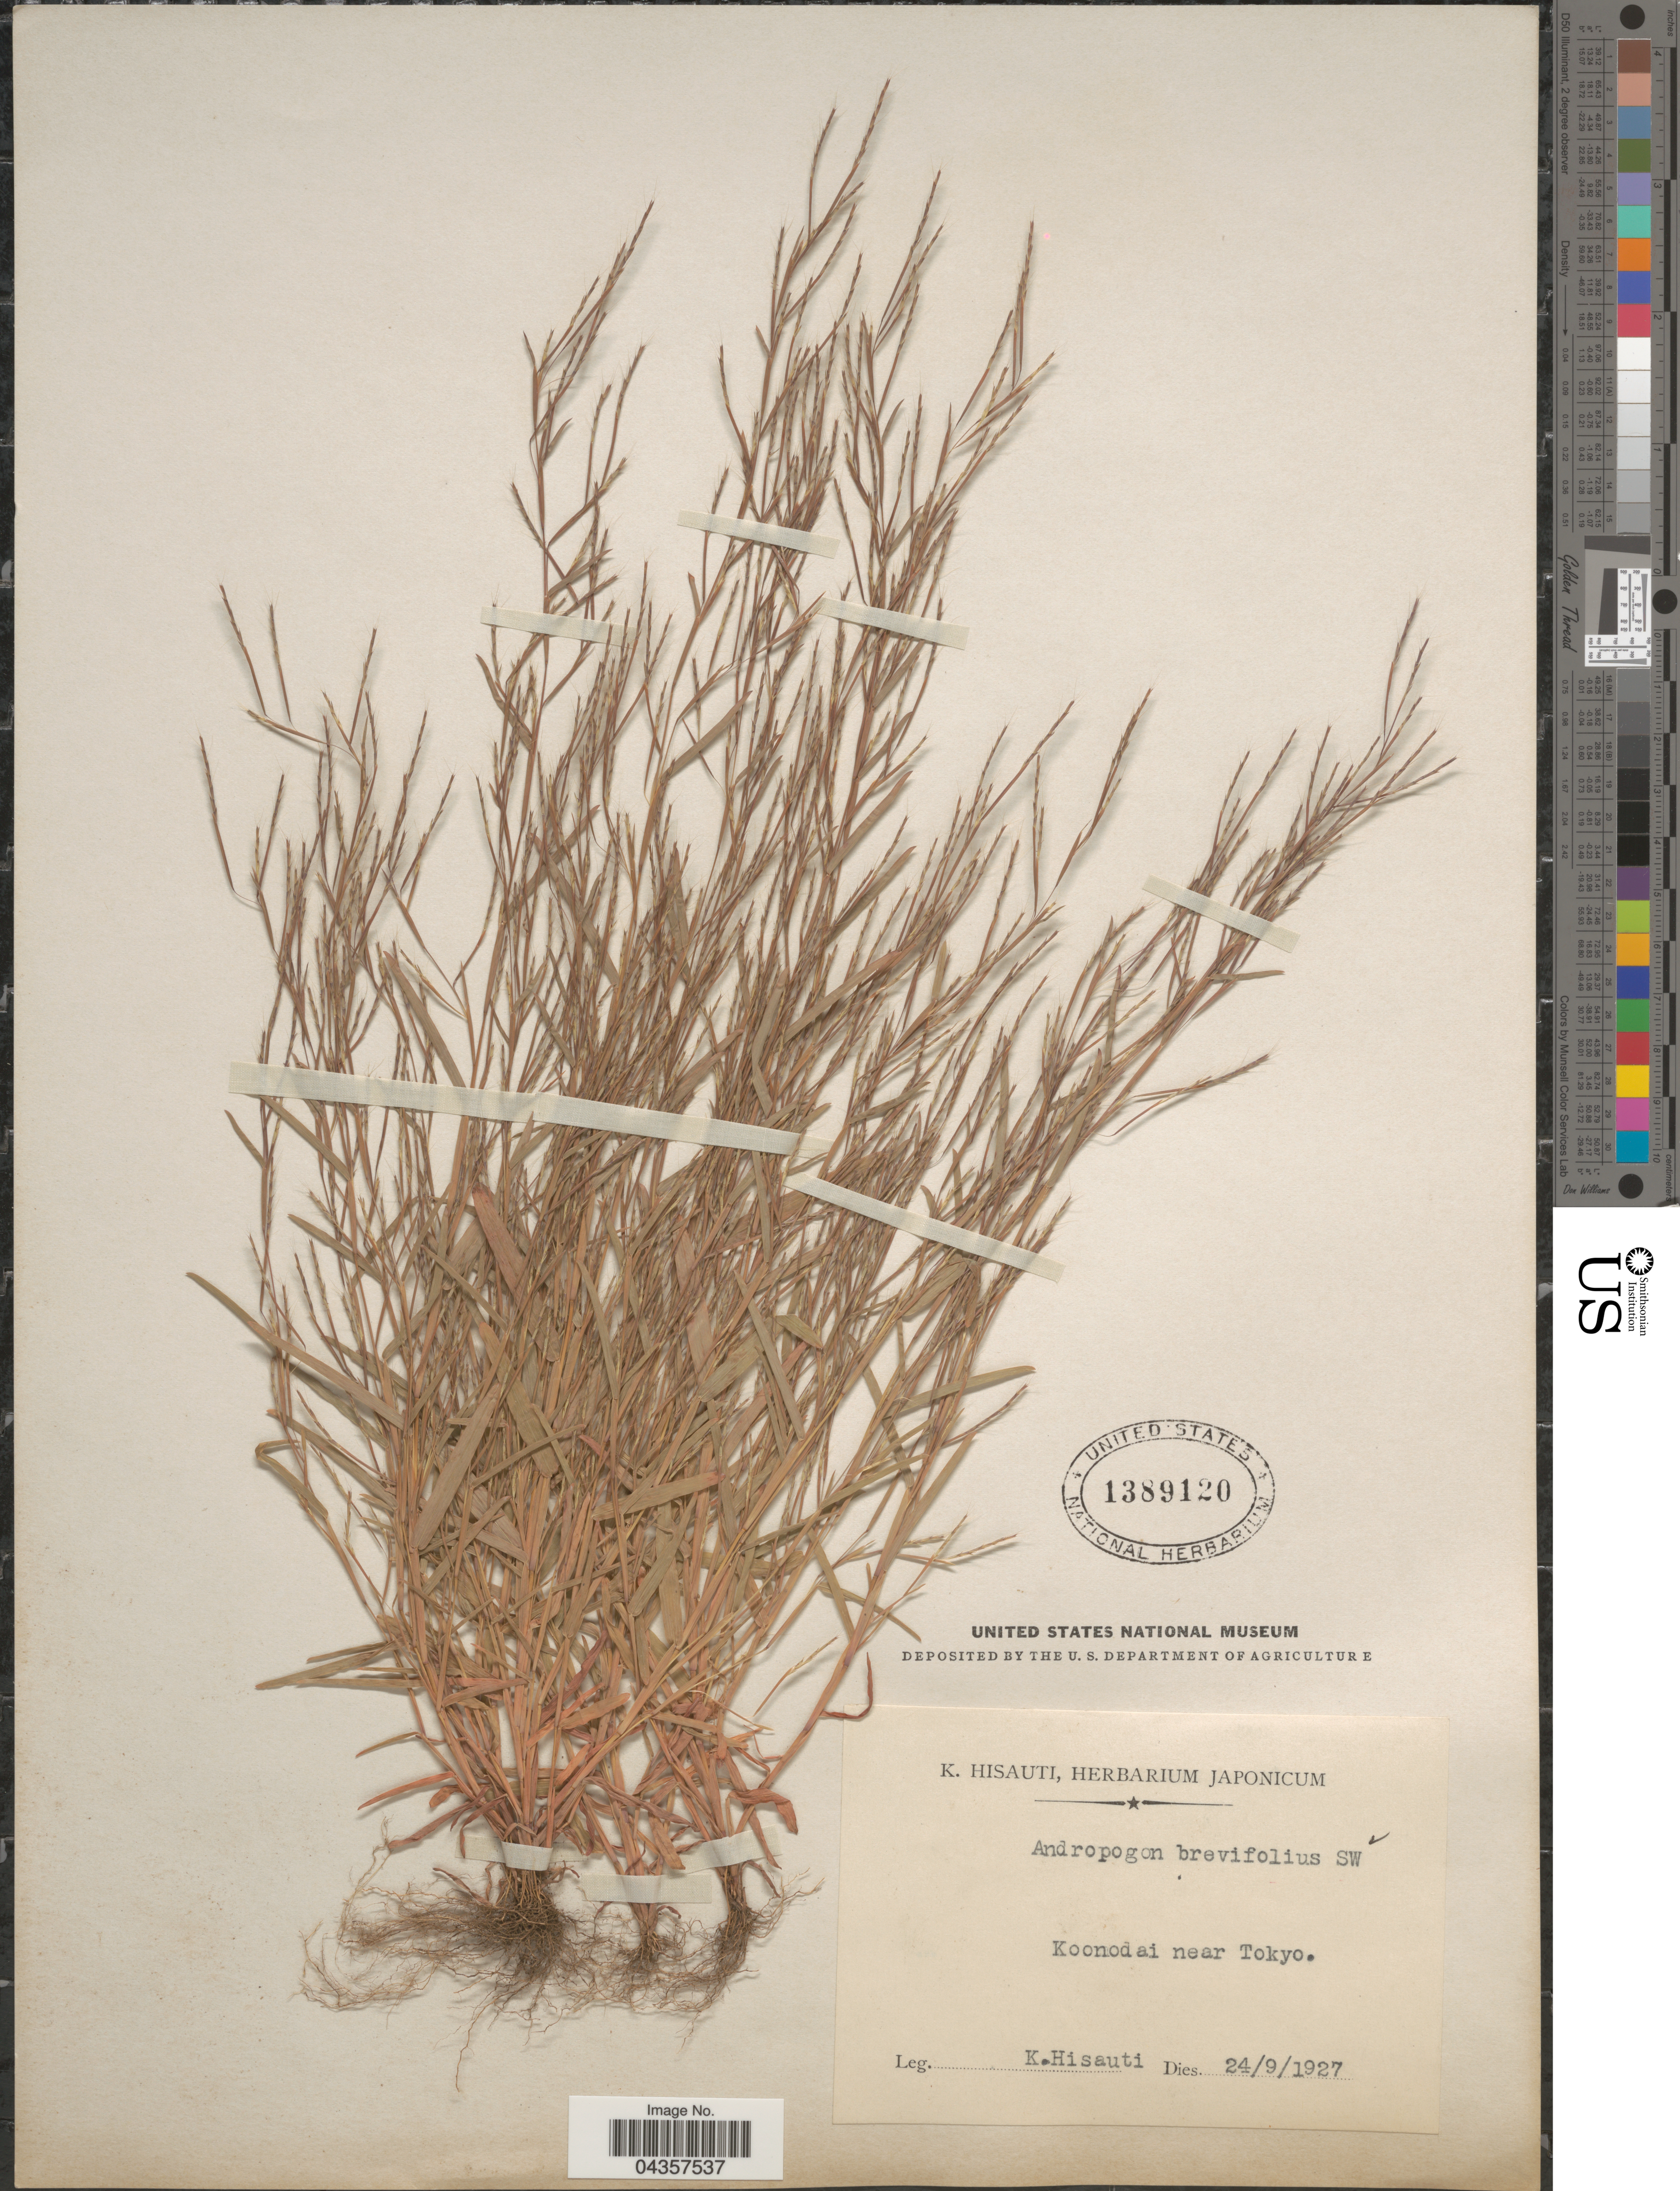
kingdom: Plantae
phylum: Tracheophyta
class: Liliopsida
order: Poales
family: Poaceae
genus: Schizachyrium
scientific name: Schizachyrium sp.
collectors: K. Hisauti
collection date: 1927-09-24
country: Japan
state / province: Tokyo, Federal City of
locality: Koonodai near Tokyo.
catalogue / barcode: US 1389120